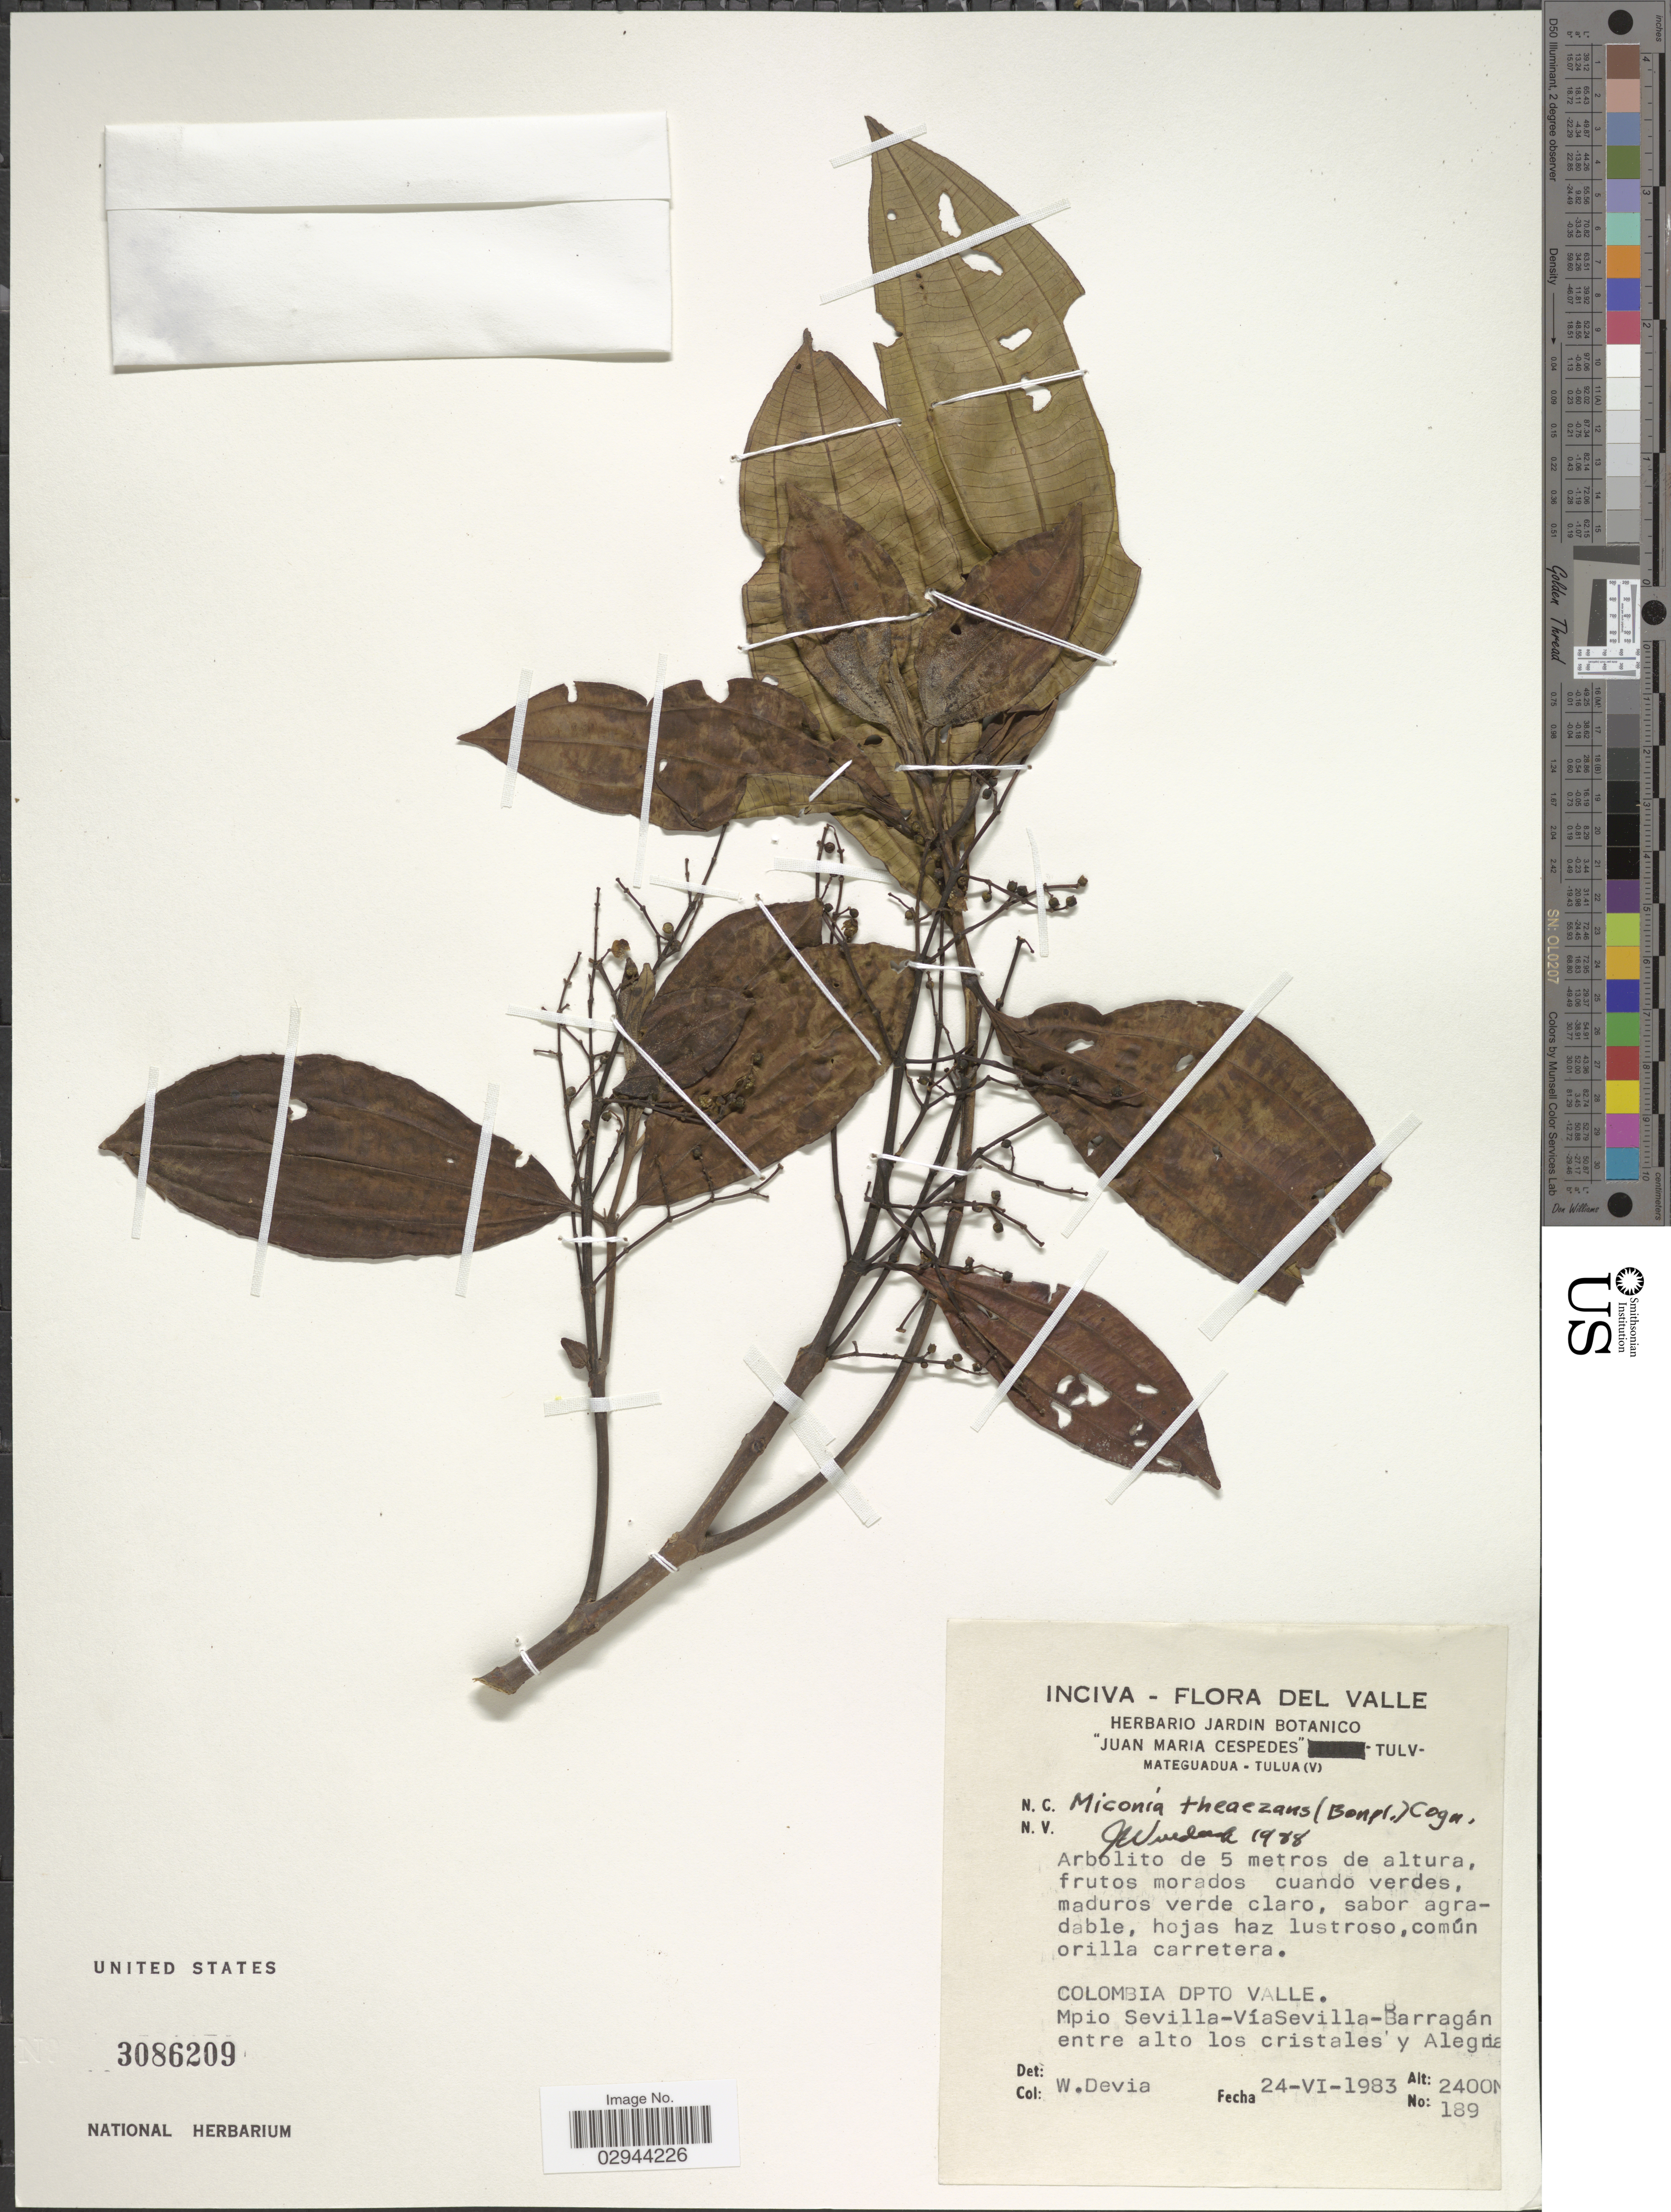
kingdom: Plantae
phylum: Tracheophyta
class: Magnoliopsida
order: Myrtales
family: Melastomataceae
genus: Miconia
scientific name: Miconia theizans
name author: (Bonpl.) Cogn.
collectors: W. Devia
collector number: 189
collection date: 1983-06-24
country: Colombia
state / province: Valle del Cauca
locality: Dpto. Valle, Mpio Sevilla-Vía Sevilla-Barragán entre alto los cristales y Alegria.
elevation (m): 2400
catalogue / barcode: US 3086209